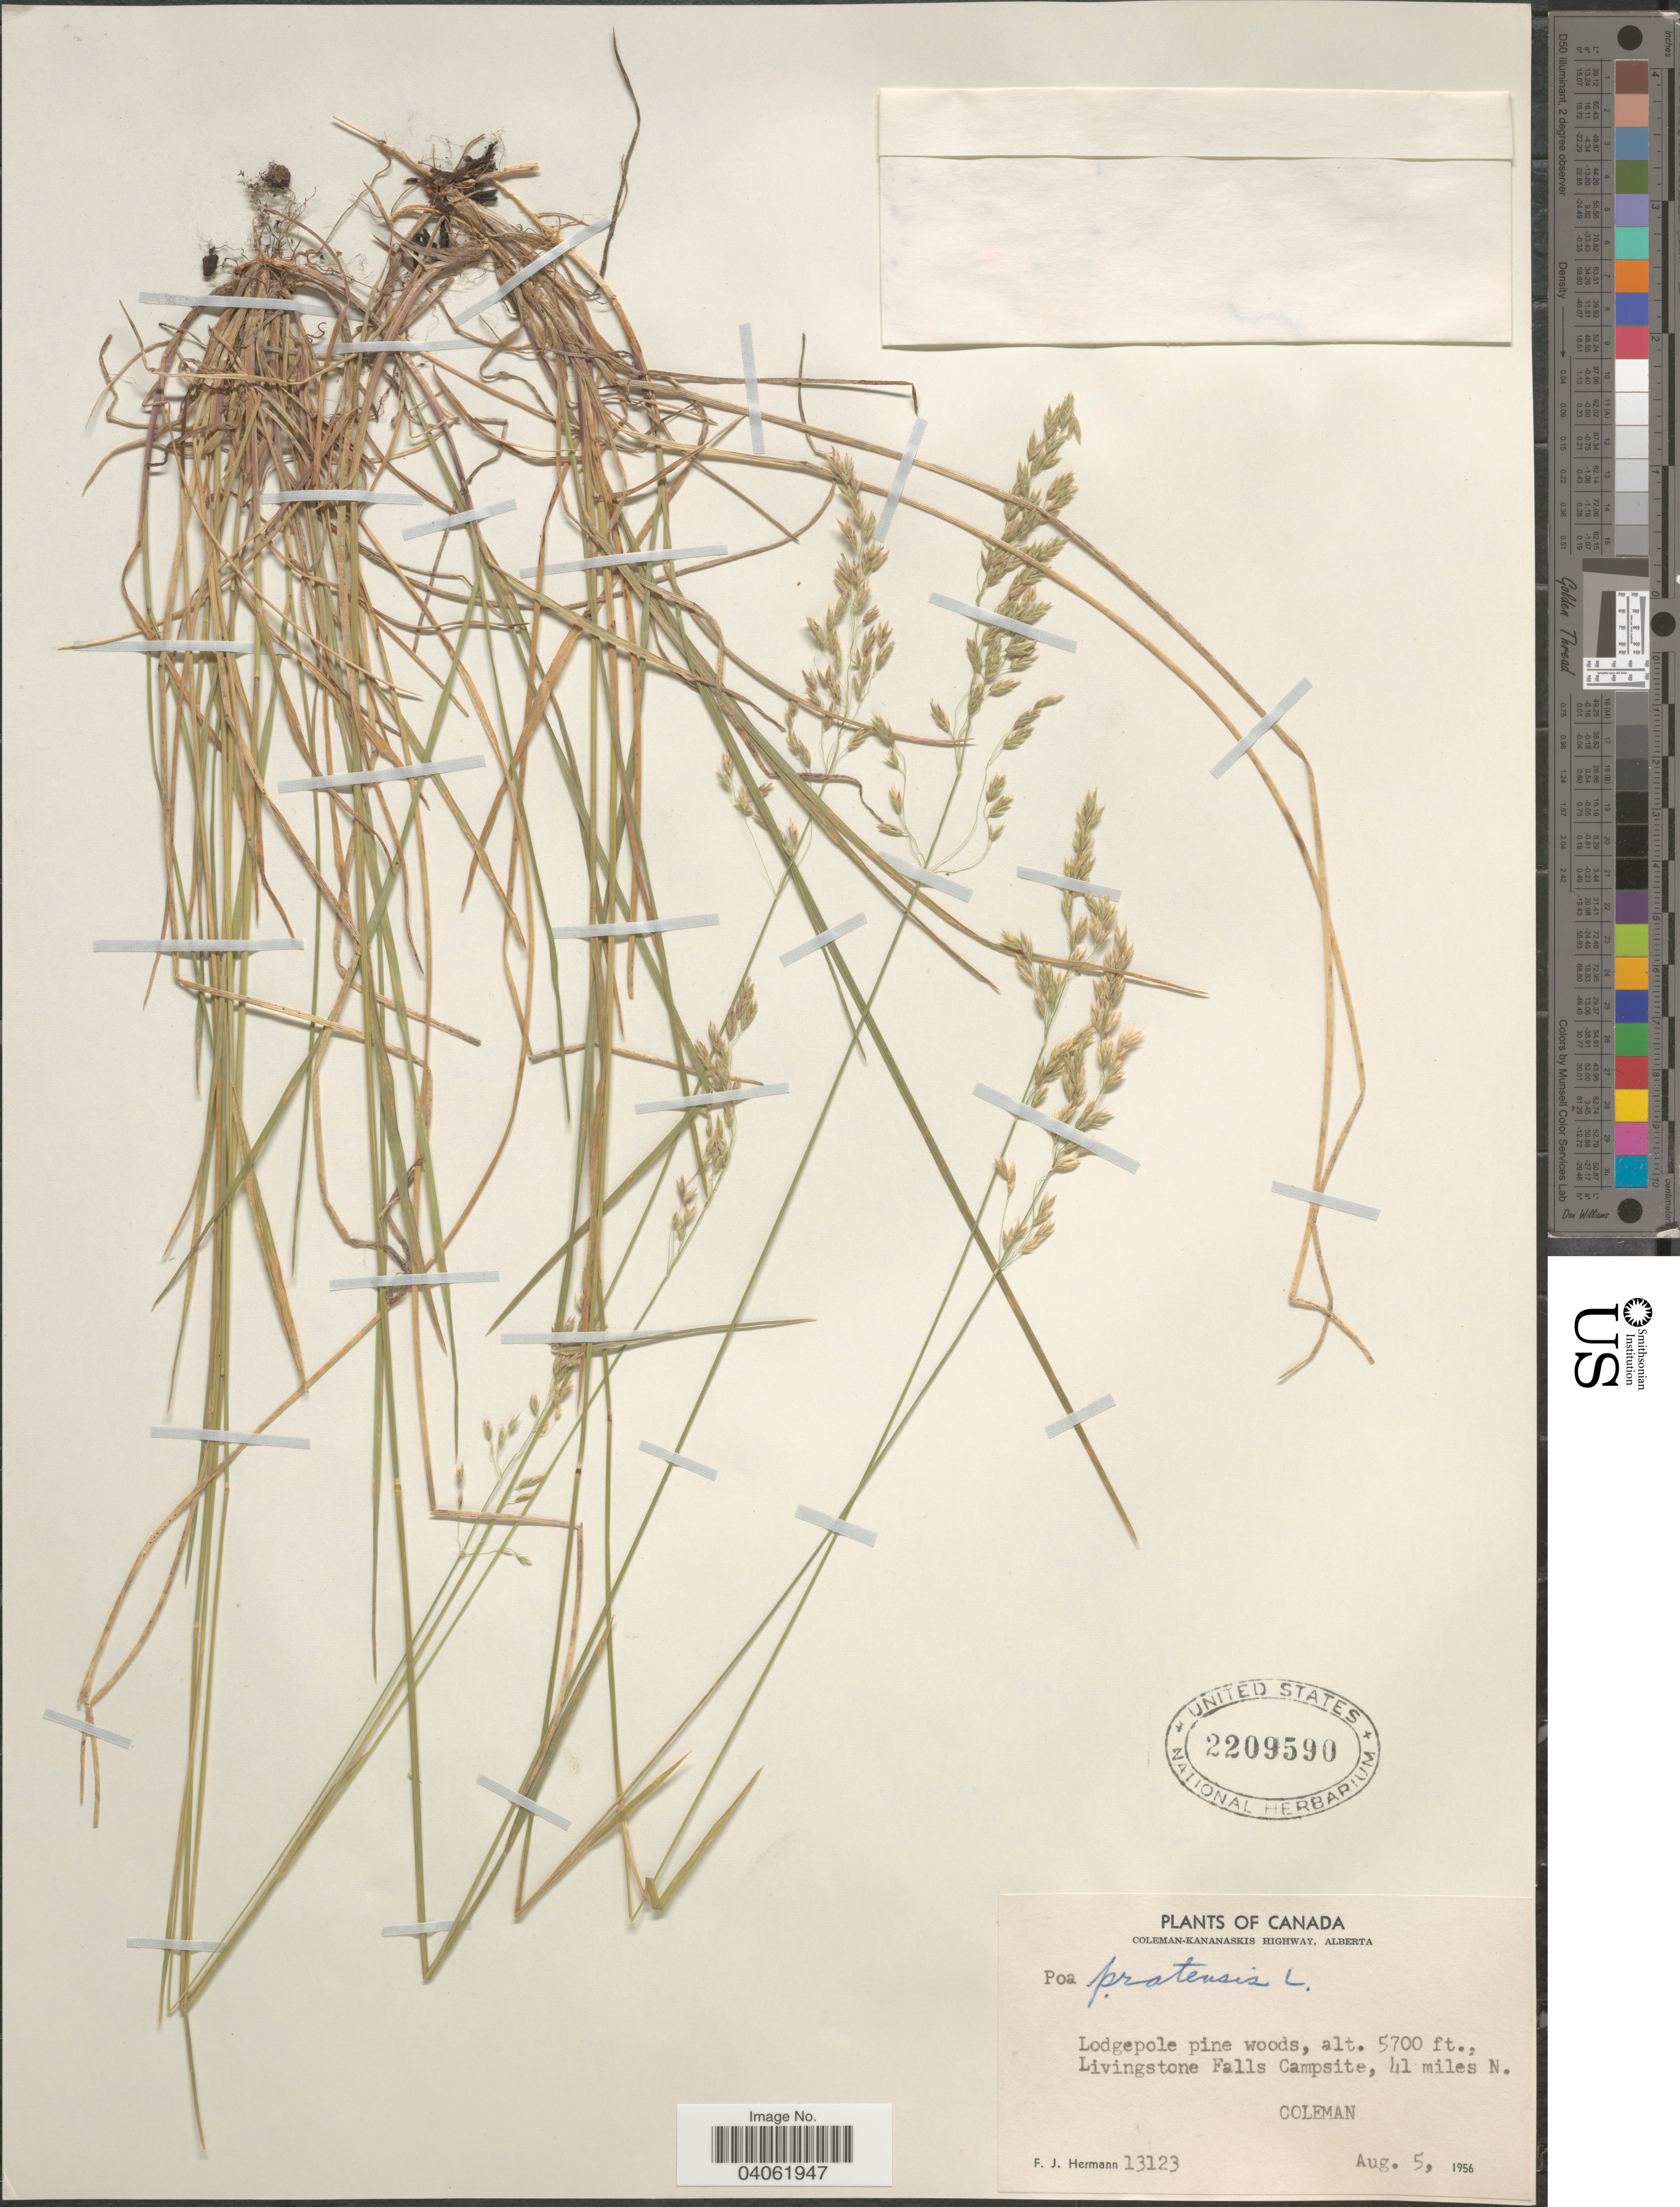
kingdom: Plantae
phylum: Tracheophyta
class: Liliopsida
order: Poales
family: Poaceae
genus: Poa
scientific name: Poa pratensis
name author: L.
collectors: F. J. Hermann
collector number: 13123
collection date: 1856-08-05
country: Canada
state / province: Alberta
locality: Coleman-Kananaskis Highway. Livingstone Falls Campsite, 41 miles N. Coleman.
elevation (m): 1737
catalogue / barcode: US 2209590